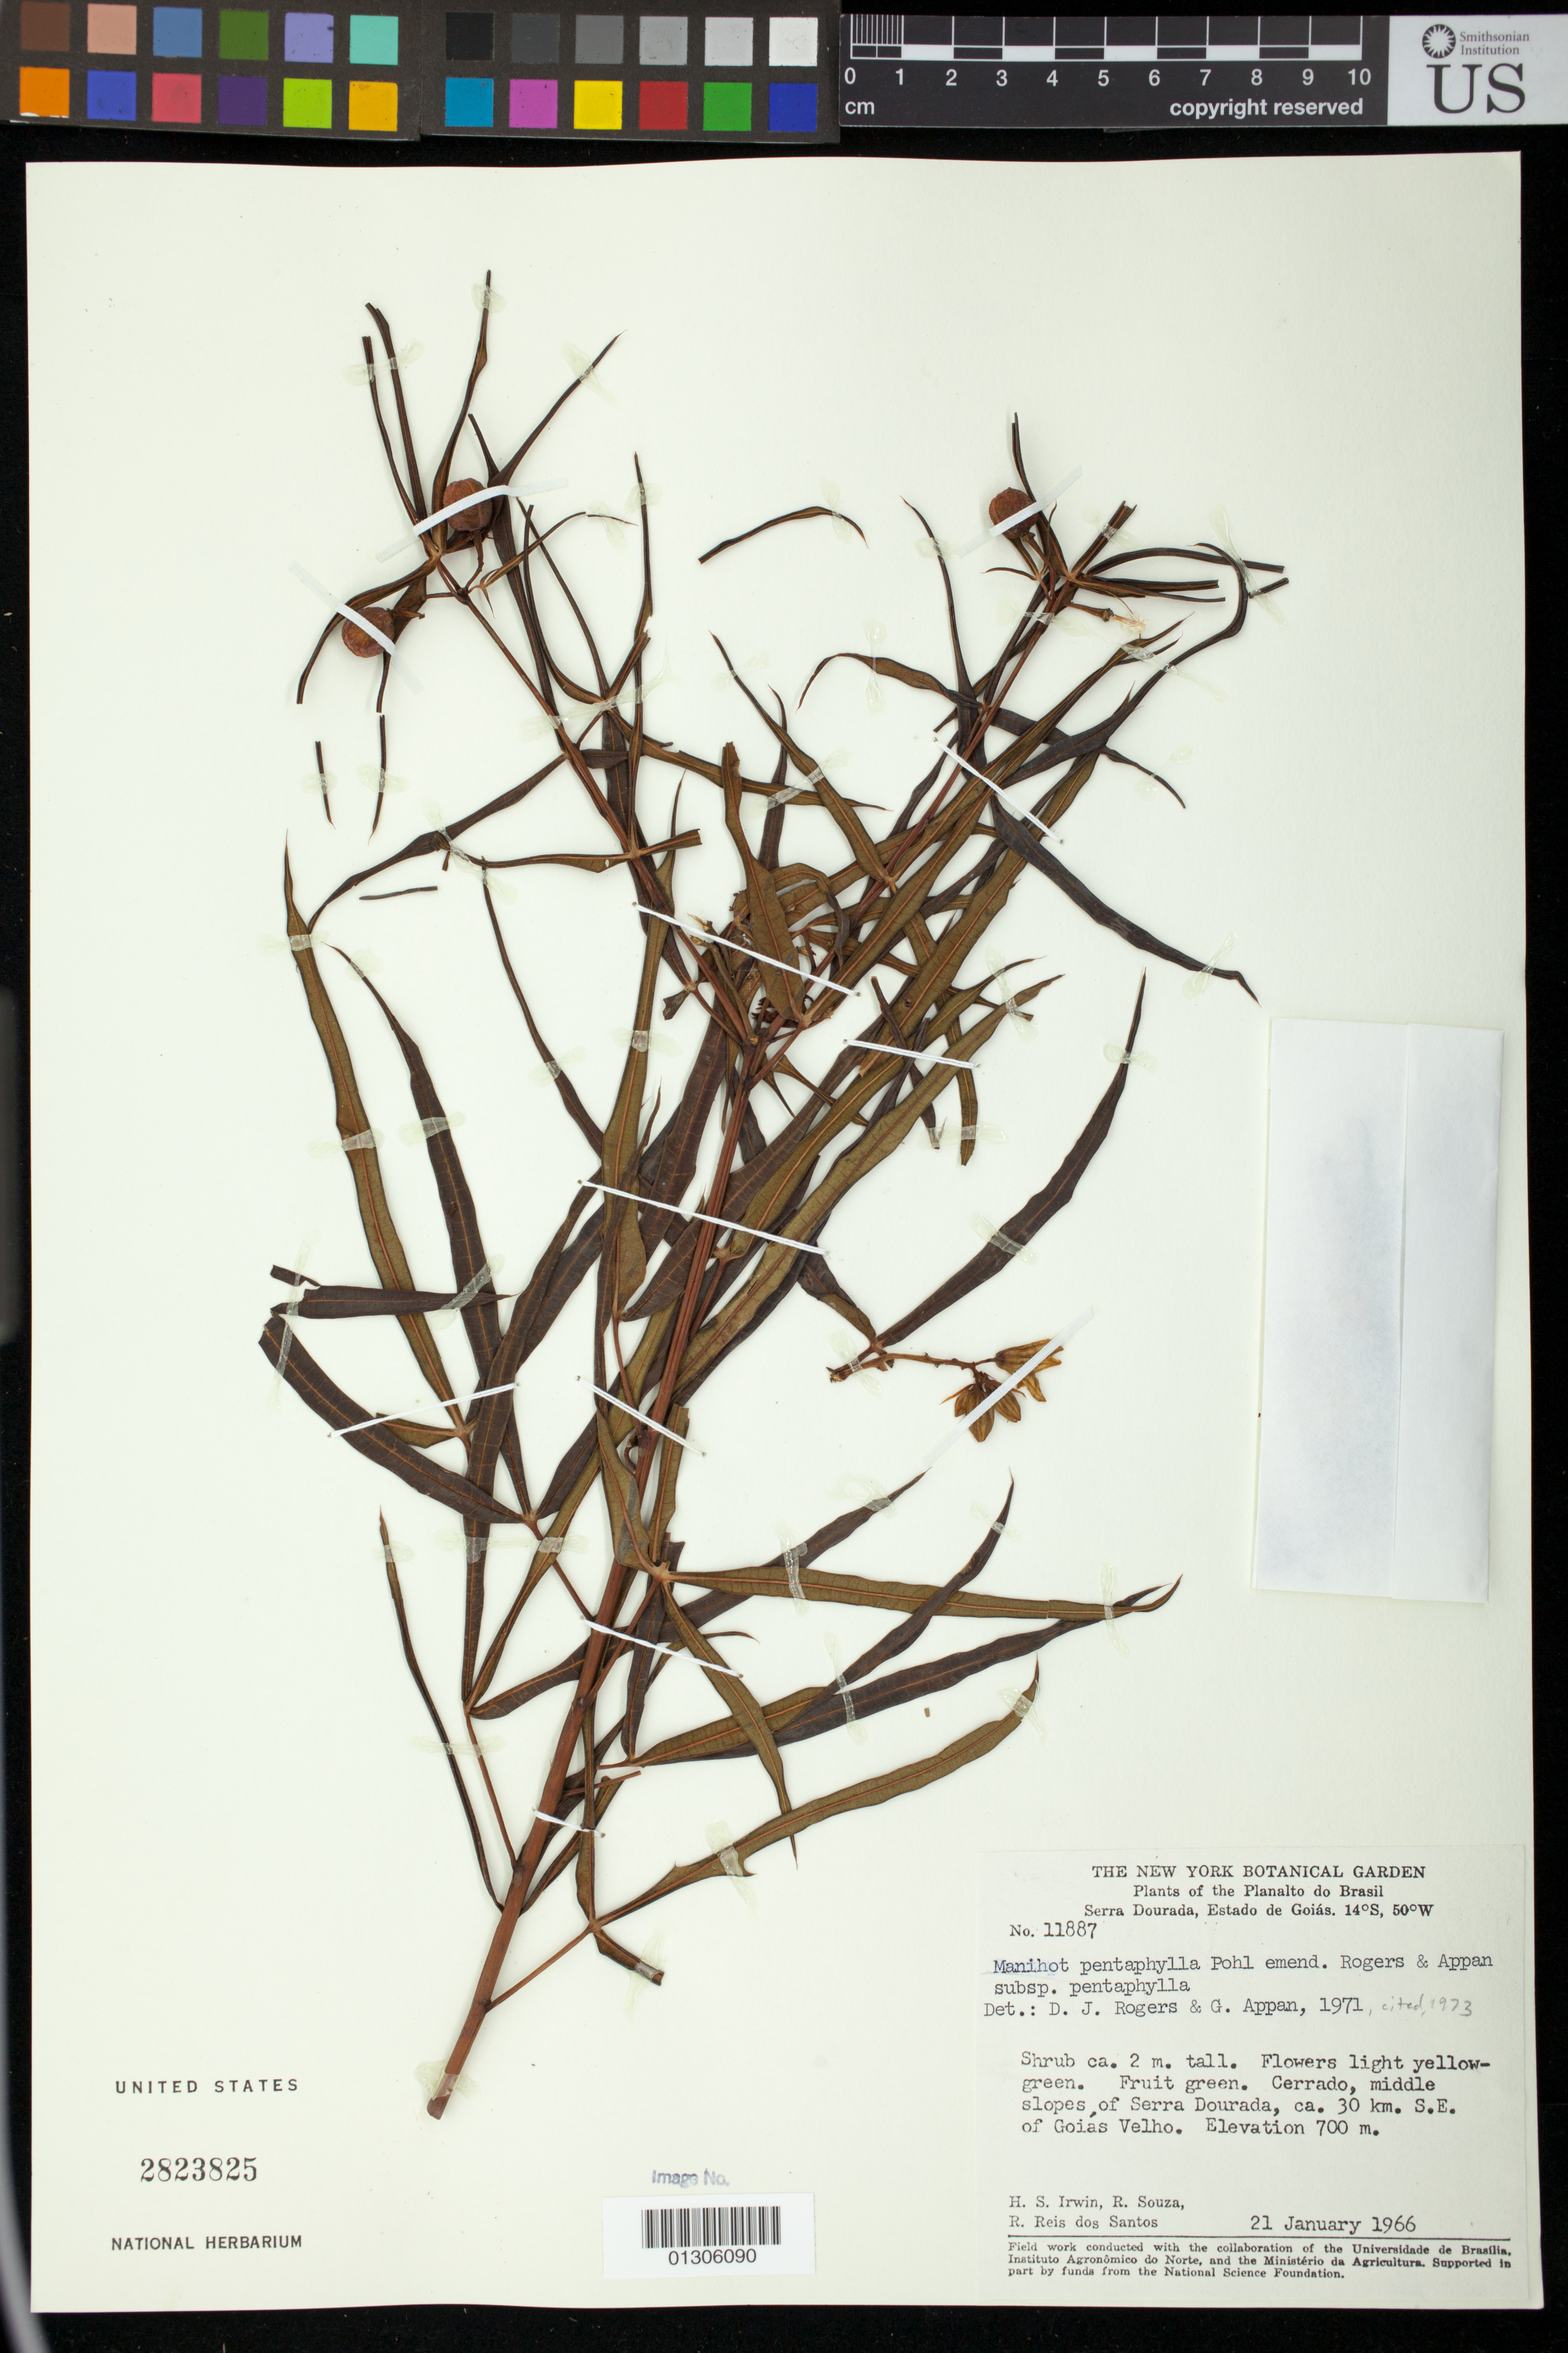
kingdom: Plantae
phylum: Tracheophyta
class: Magnoliopsida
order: Malpighiales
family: Euphorbiaceae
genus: Manihot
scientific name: Manihot pentaphylla subsp. pentaphylla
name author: Pohl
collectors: H. Irwin, R. Souza & R. Reis dos Santos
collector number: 11887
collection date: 1966-01-21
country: Brazil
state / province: Goiás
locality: Serra Dourada, ca. 30 km. S.E. of Goiás Velho.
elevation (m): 700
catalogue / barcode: US 2823825